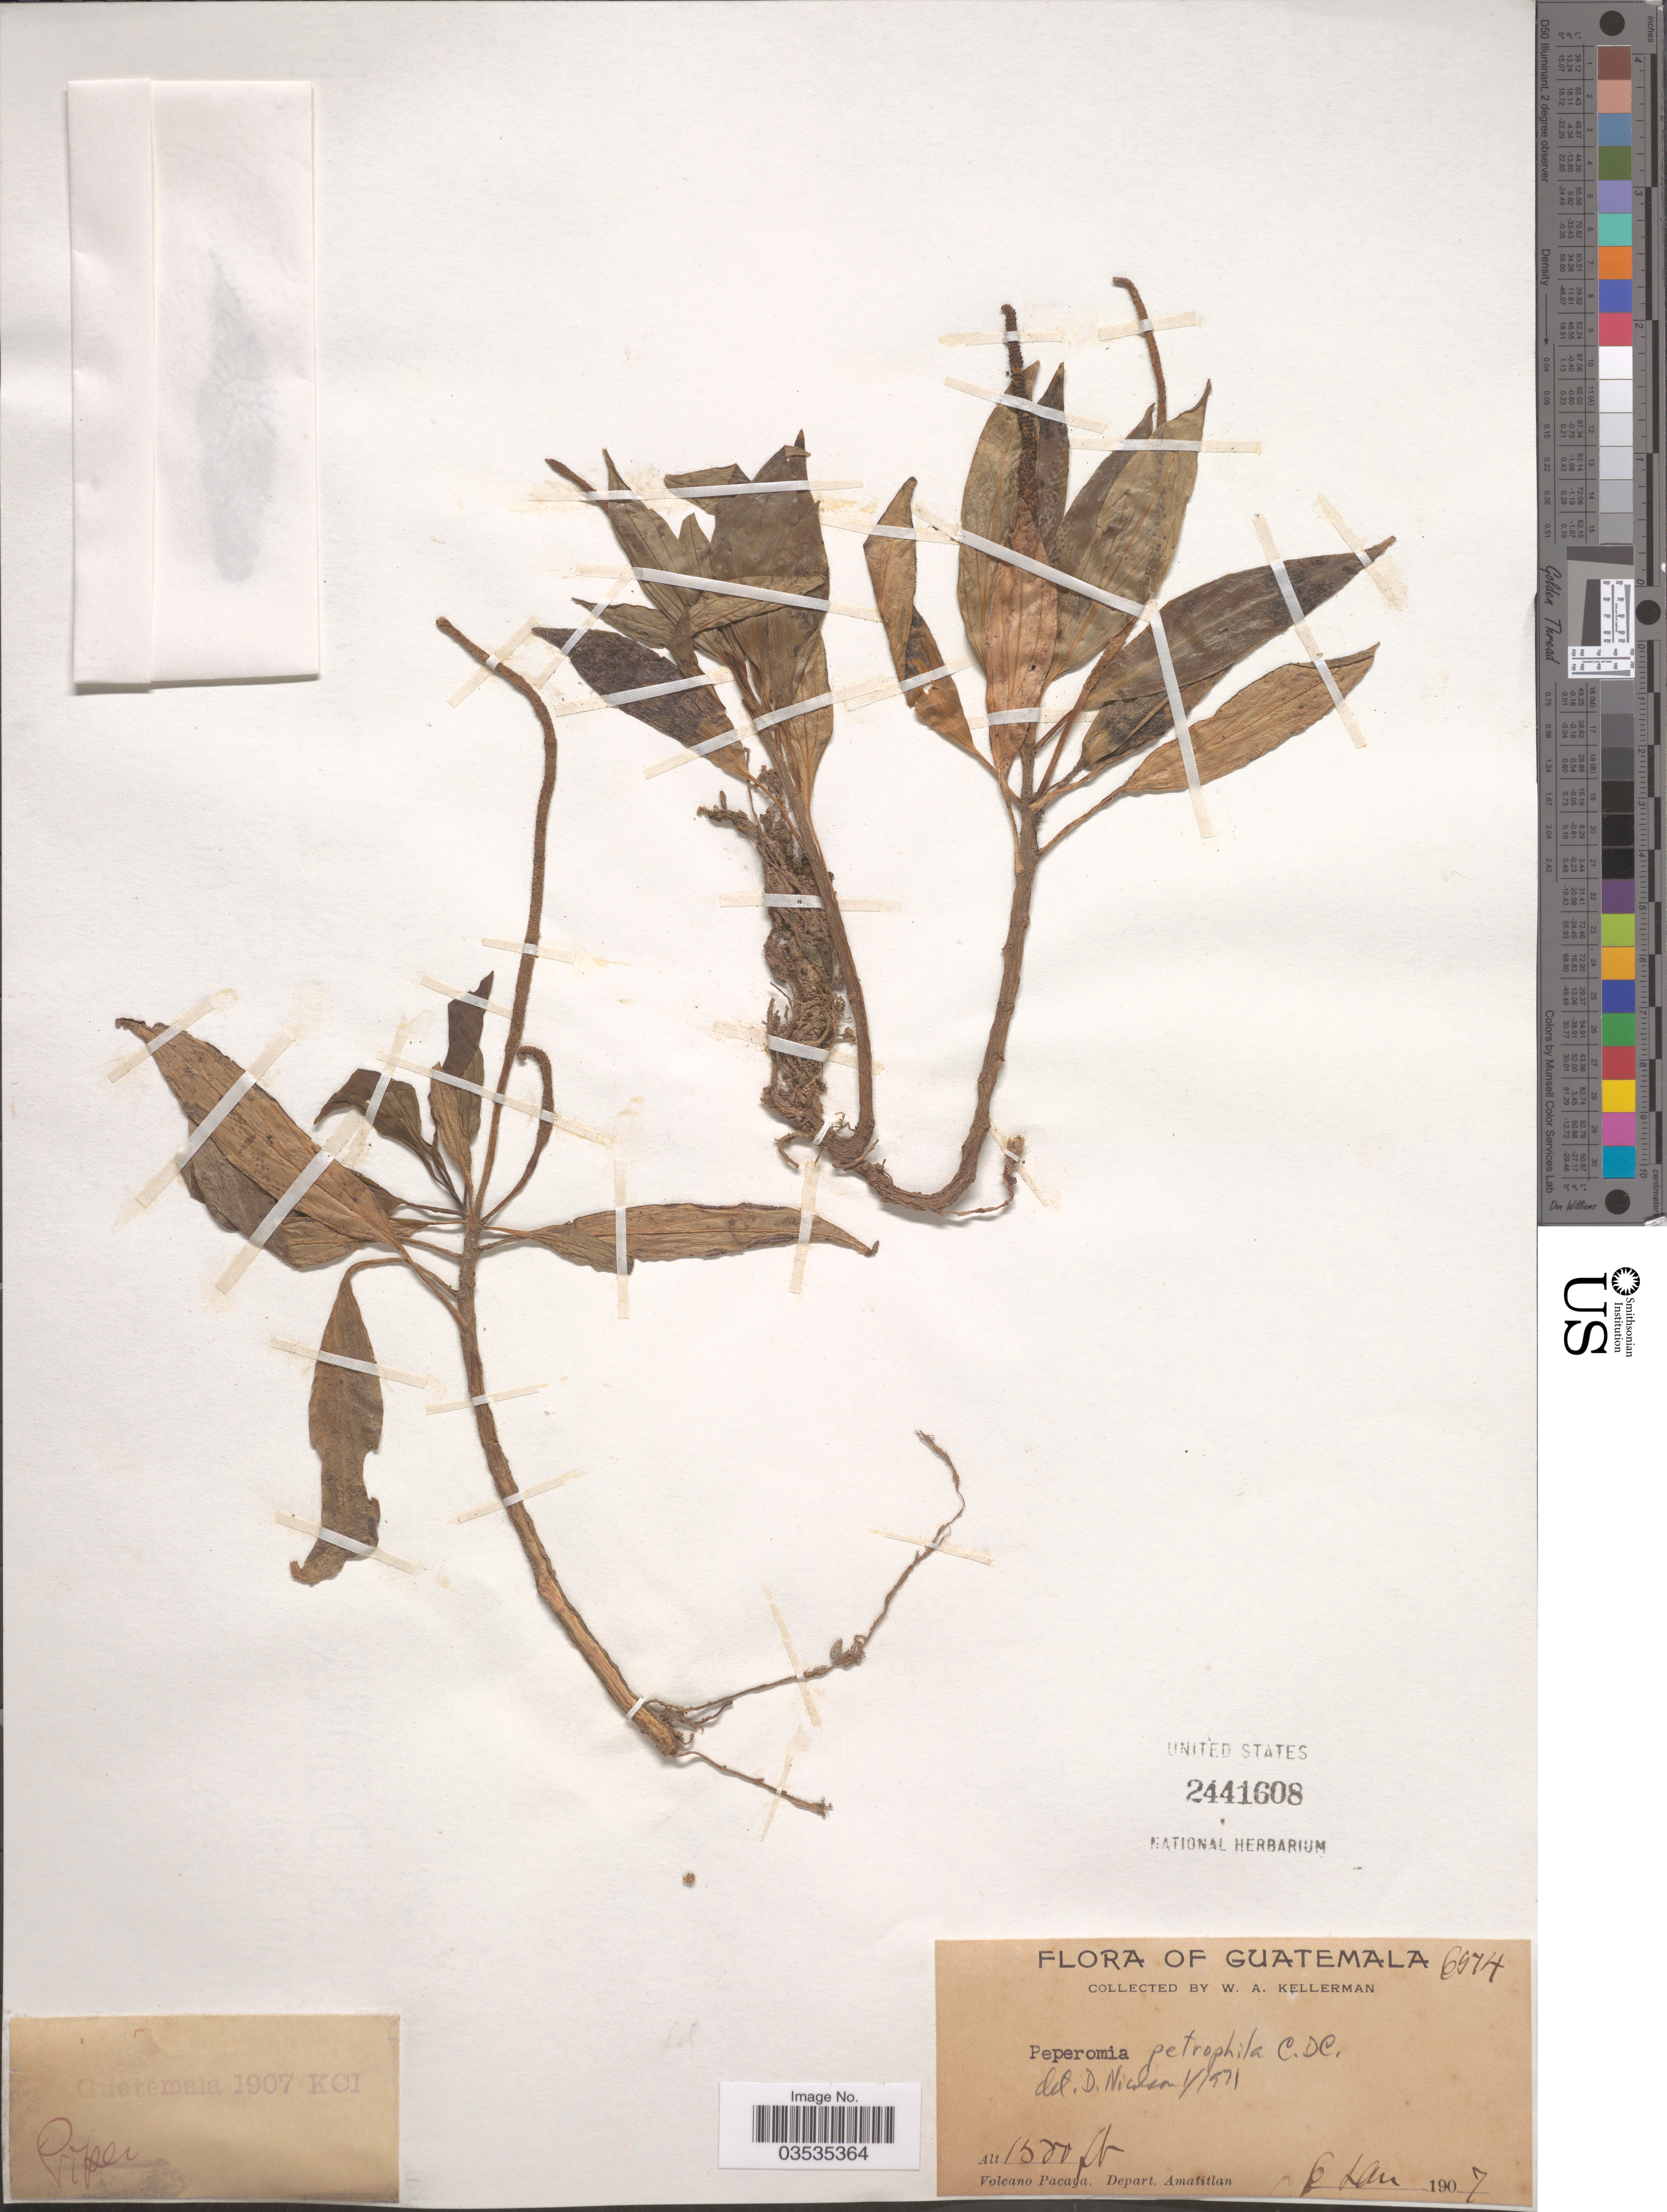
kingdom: Plantae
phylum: Tracheophyta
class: Magnoliopsida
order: Piperales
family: Piperaceae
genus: Peperomia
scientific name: Peperomia petrophila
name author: C. DC.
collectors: W. Kellerman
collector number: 6974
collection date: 1907-01-06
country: Guatemala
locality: Volcano Pacaya, Depart. Amatitlan.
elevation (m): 457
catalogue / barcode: US 2441608